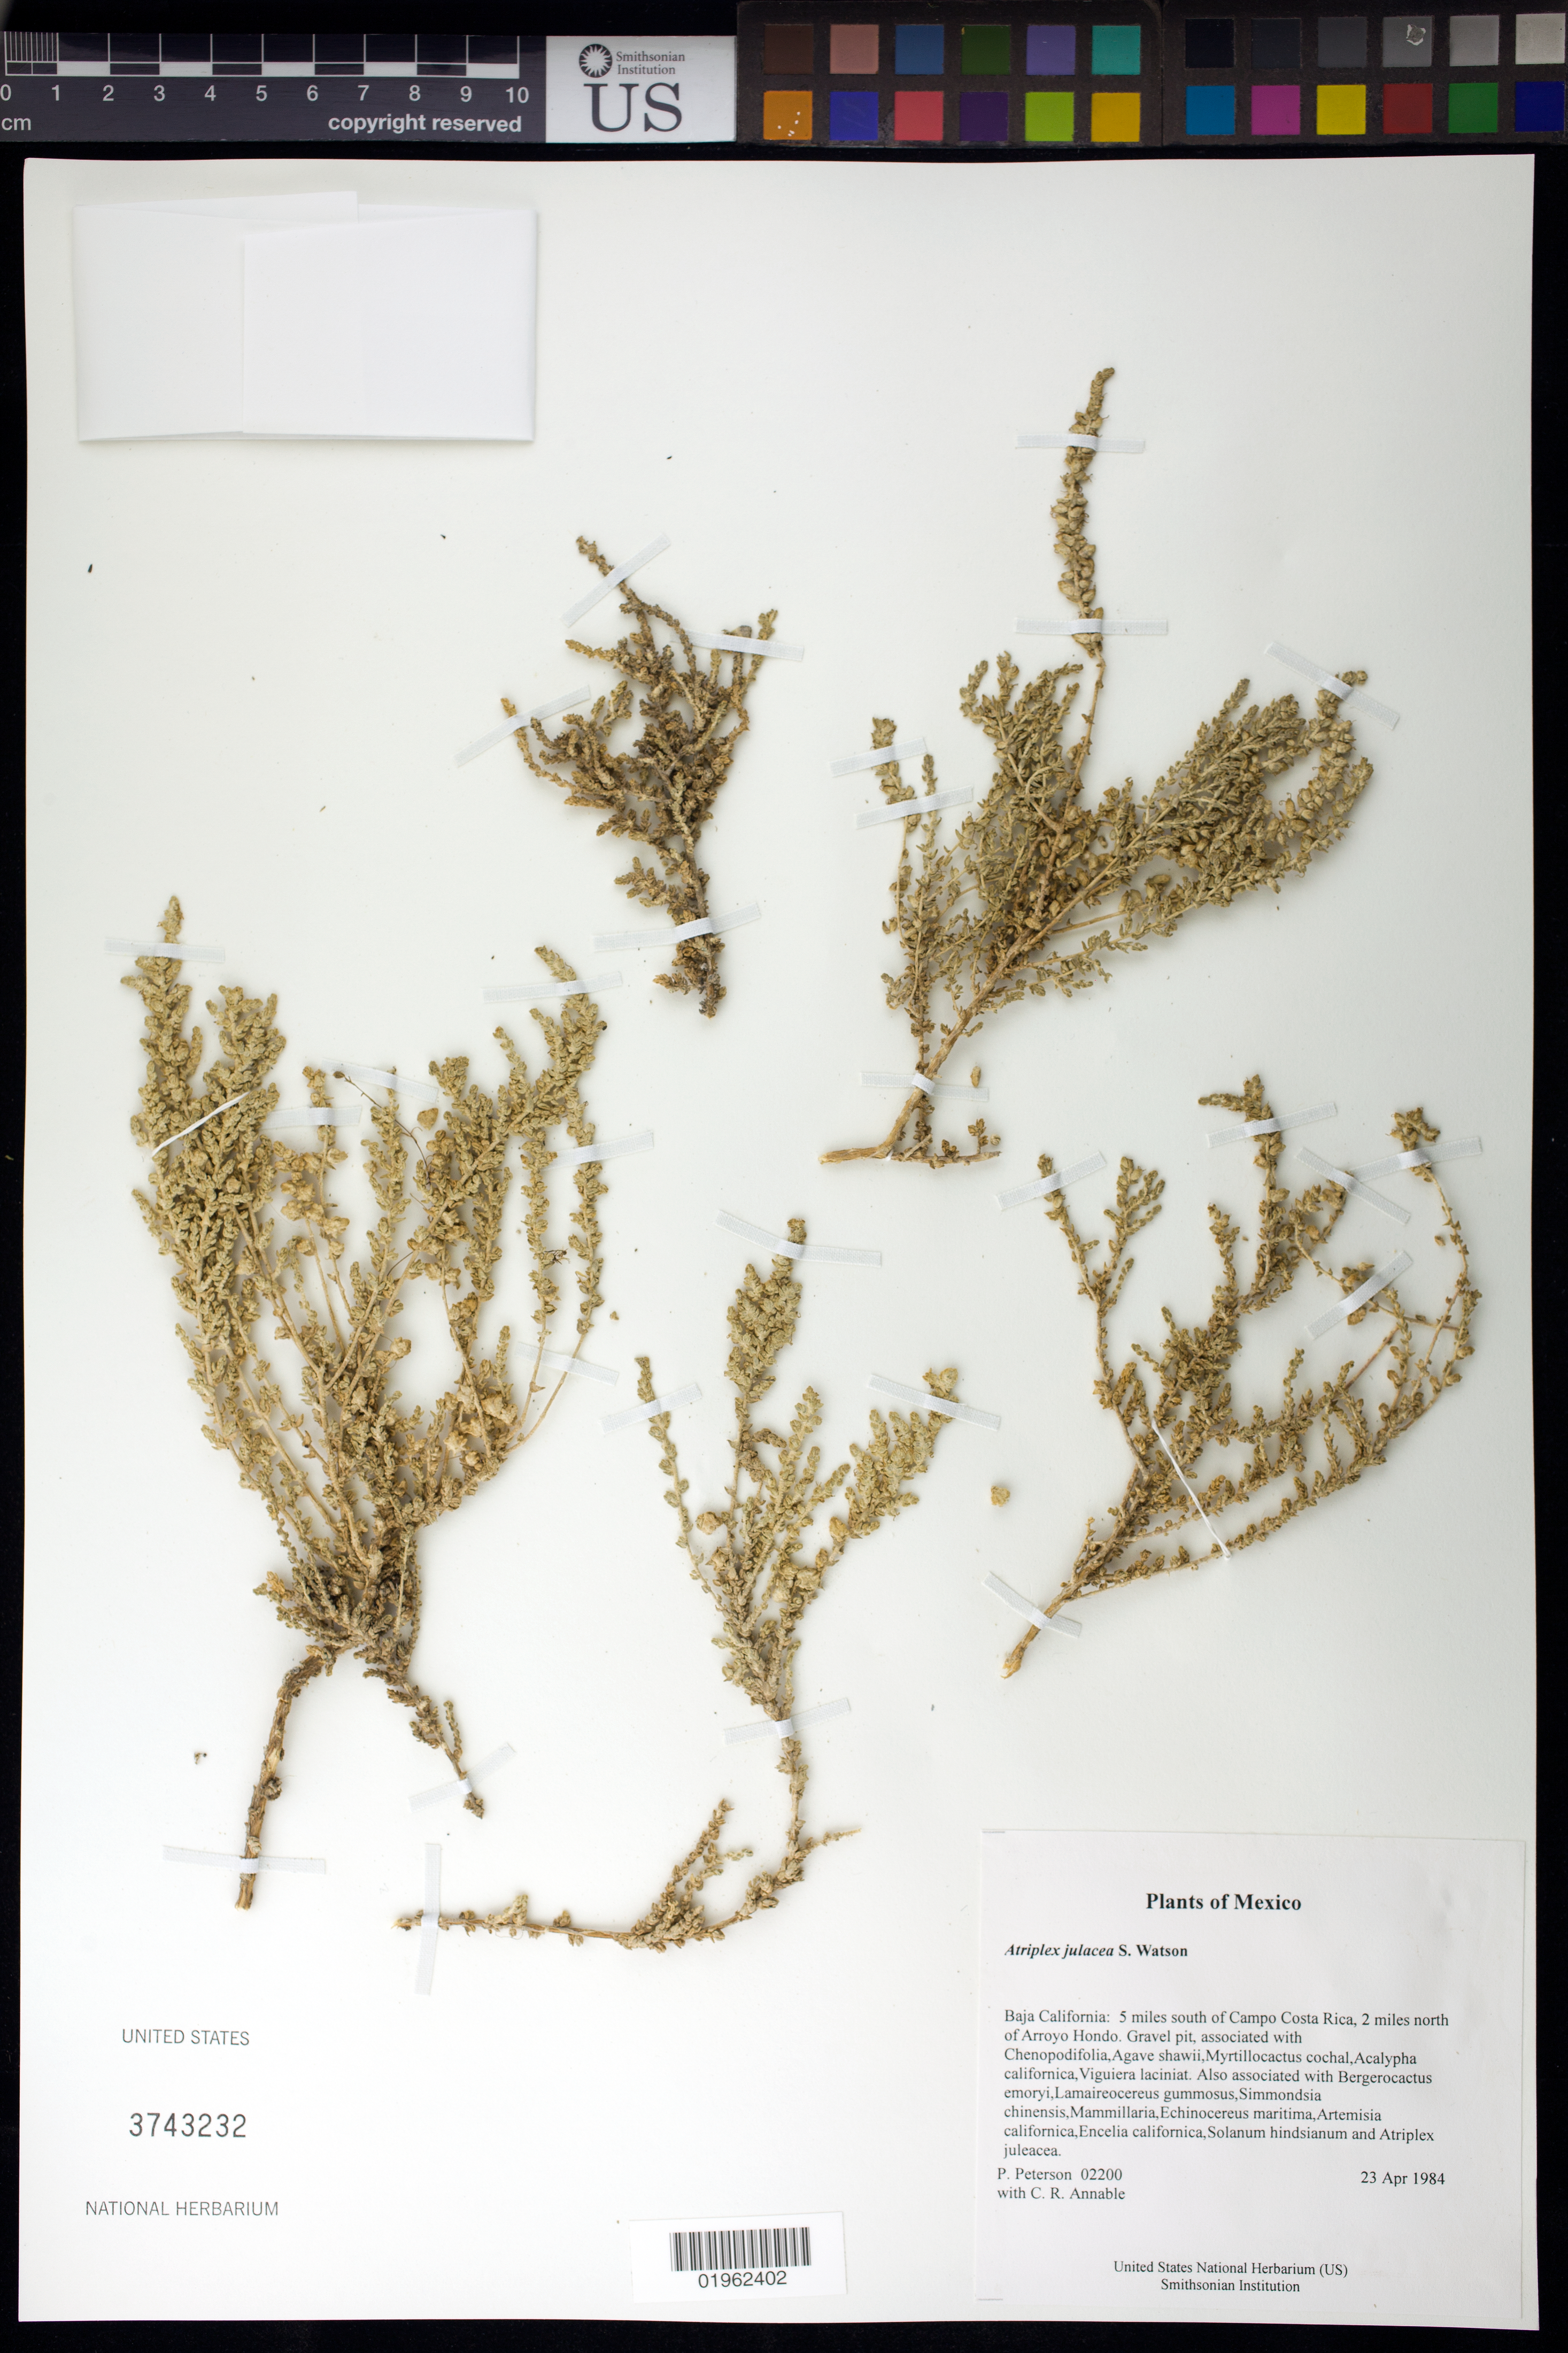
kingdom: Plantae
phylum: Tracheophyta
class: Magnoliopsida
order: Caryophyllales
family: Amaranthaceae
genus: Atriplex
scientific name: Atriplex julacea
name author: S. Watson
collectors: P. M. Peterson & C. R. Annable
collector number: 02200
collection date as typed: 23 Apr 1984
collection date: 1984-04-23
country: Mexico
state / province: Baja California Norte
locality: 5 miles south of Campo Costa Rica, 2 miles north of Arroyo Hondo.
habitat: Gravel pit, associated with Chenopodifolia,Agave shawii,Myrtillocactus cochal,Acalypha californica,Viguiera laciniat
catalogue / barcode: US 3743232